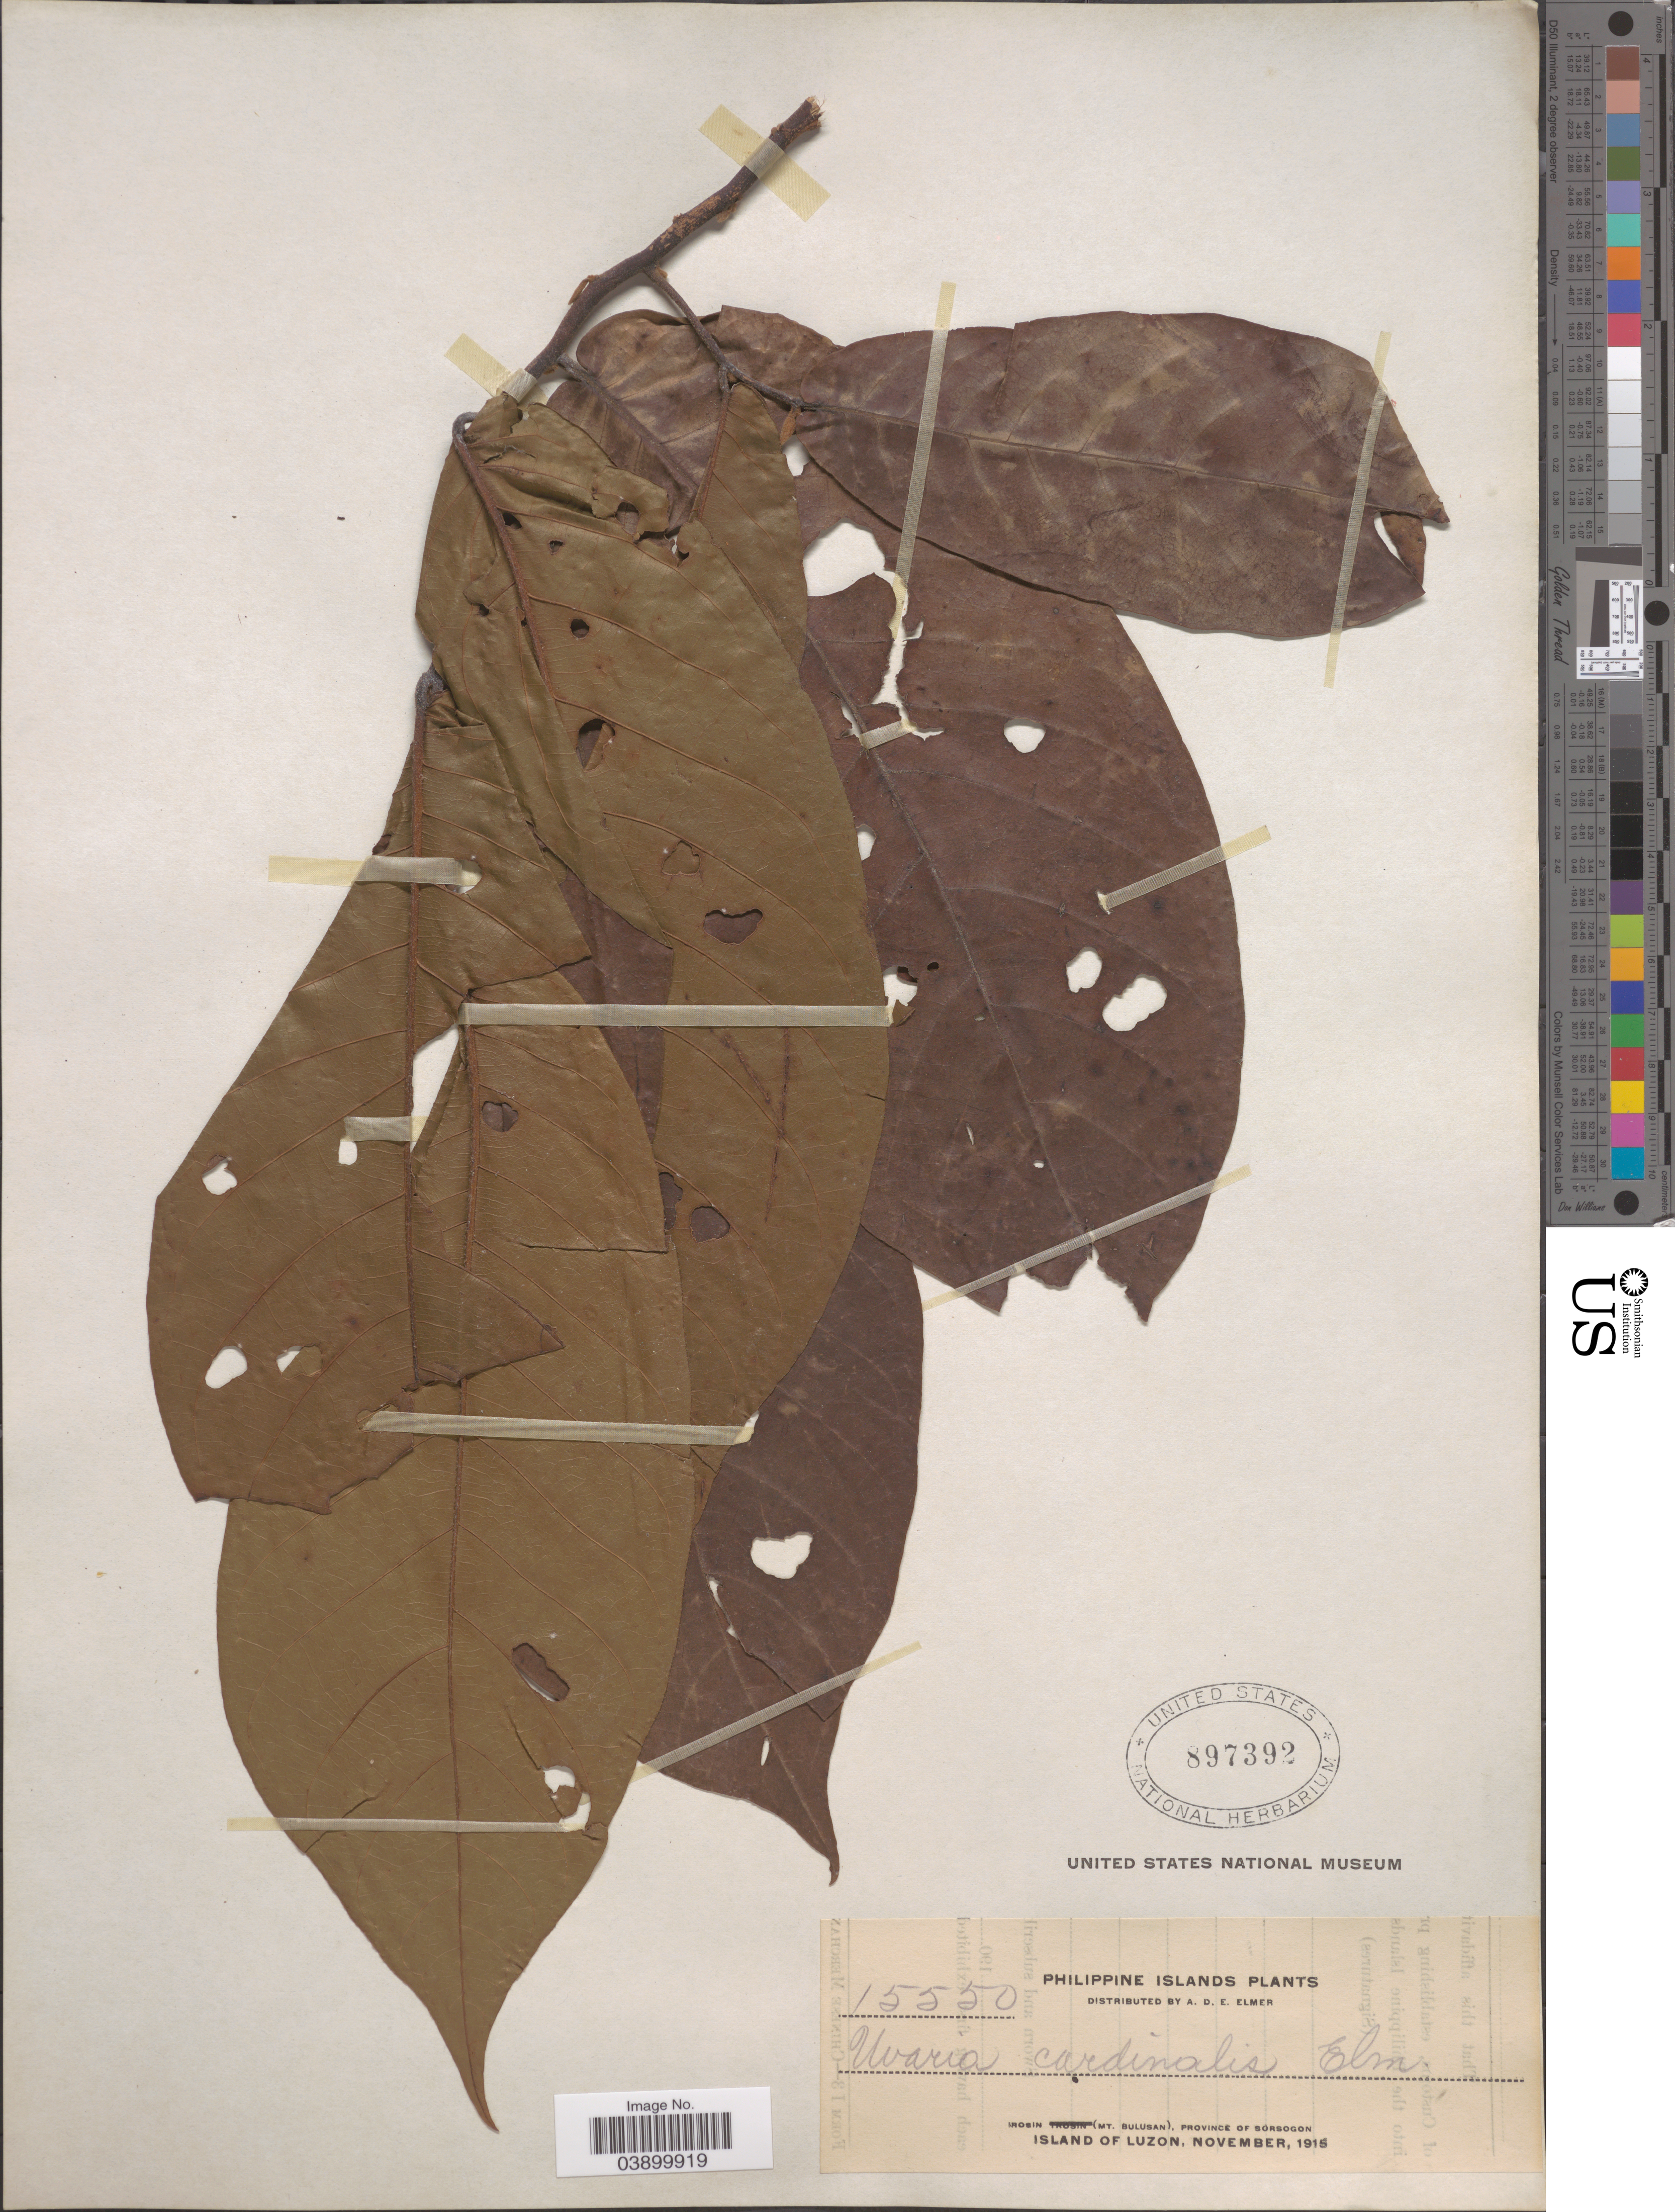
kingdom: Plantae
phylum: Tracheophyta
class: Magnoliopsida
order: Magnoliales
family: Annonaceae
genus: Uvaria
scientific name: Uvaria rubra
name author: C.B. Rob.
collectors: A. D. E. Elmer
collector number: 15550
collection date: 1915-11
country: Philippines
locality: Philippine Islands. Irosin (Mt. Bulusan), Province of Sorsogon. Island of Luzon.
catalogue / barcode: US 897392